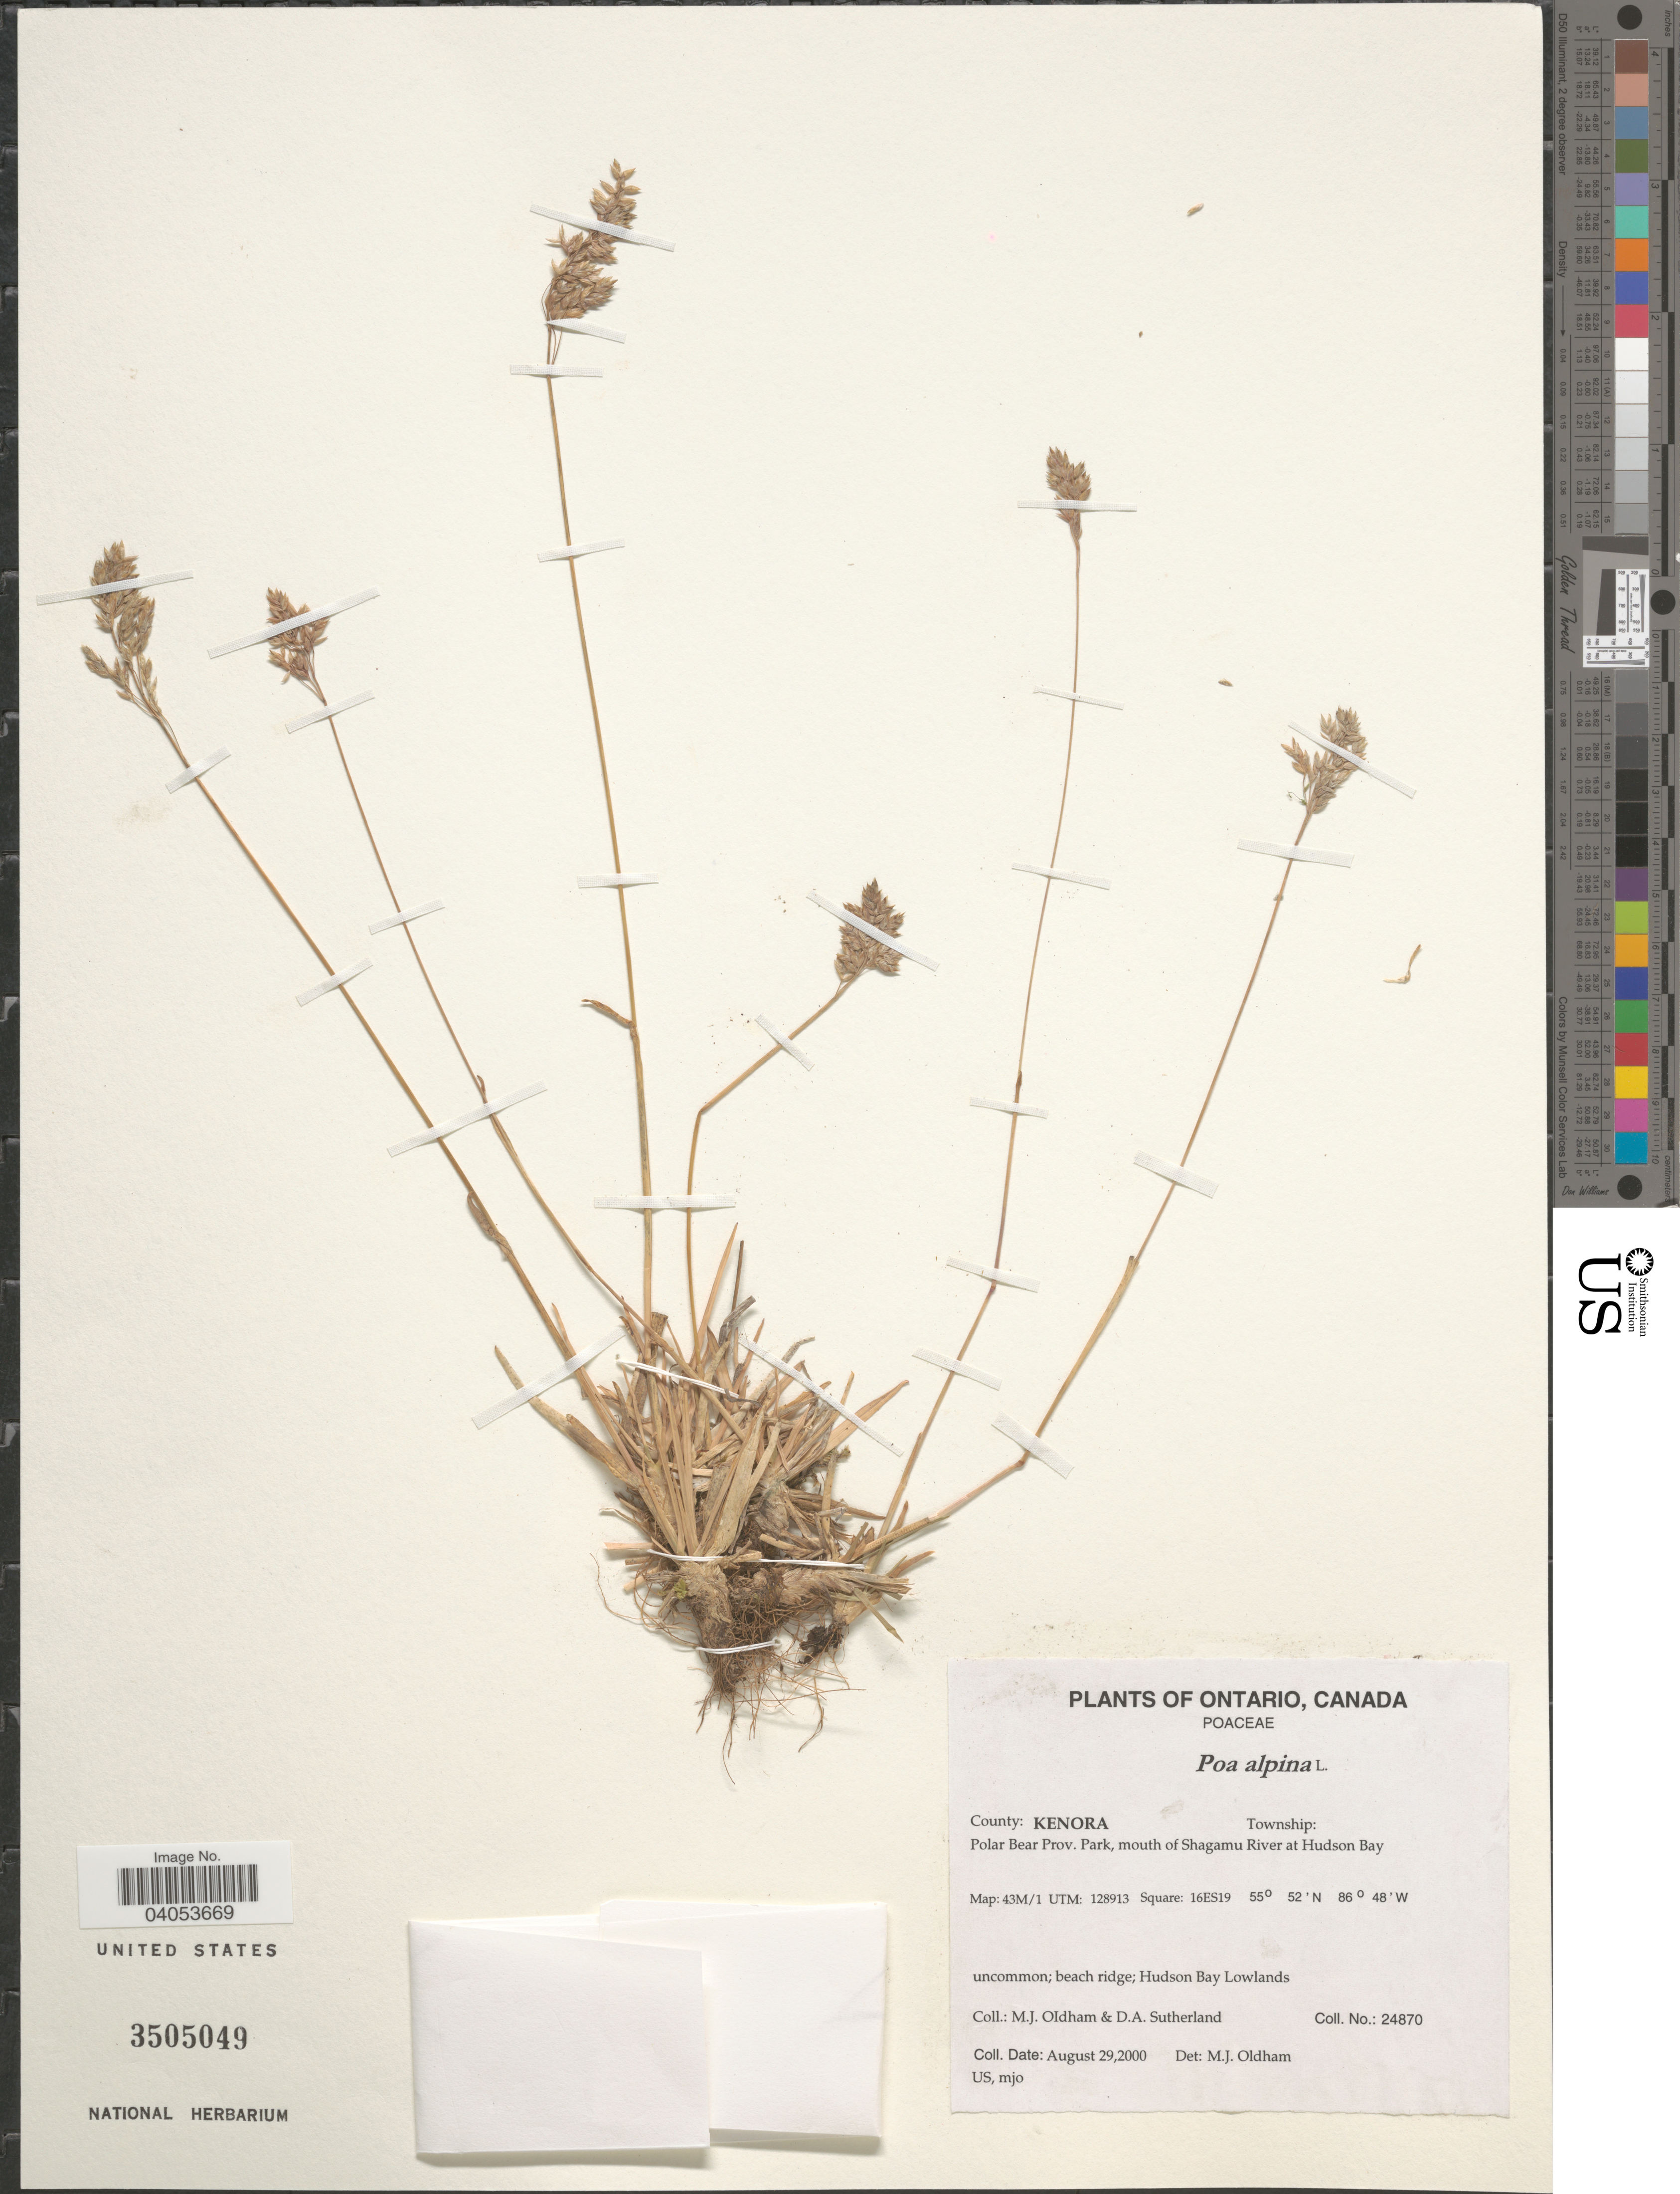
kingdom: Plantae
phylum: Tracheophyta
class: Liliopsida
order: Poales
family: Poaceae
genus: Poa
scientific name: Poa alpina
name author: L.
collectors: M. Oldham & D. Sutherland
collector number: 24870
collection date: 2000-08-29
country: Canada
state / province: Ontario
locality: County: Kenora. Polar Bear Prov. Park, mouth of Shagamu River at Hudson Bay. Map: 43M/1 UTM: 128913 Square: 16ES19. Beach ridge; Hudson Bay Lowlands.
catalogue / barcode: US 3505049